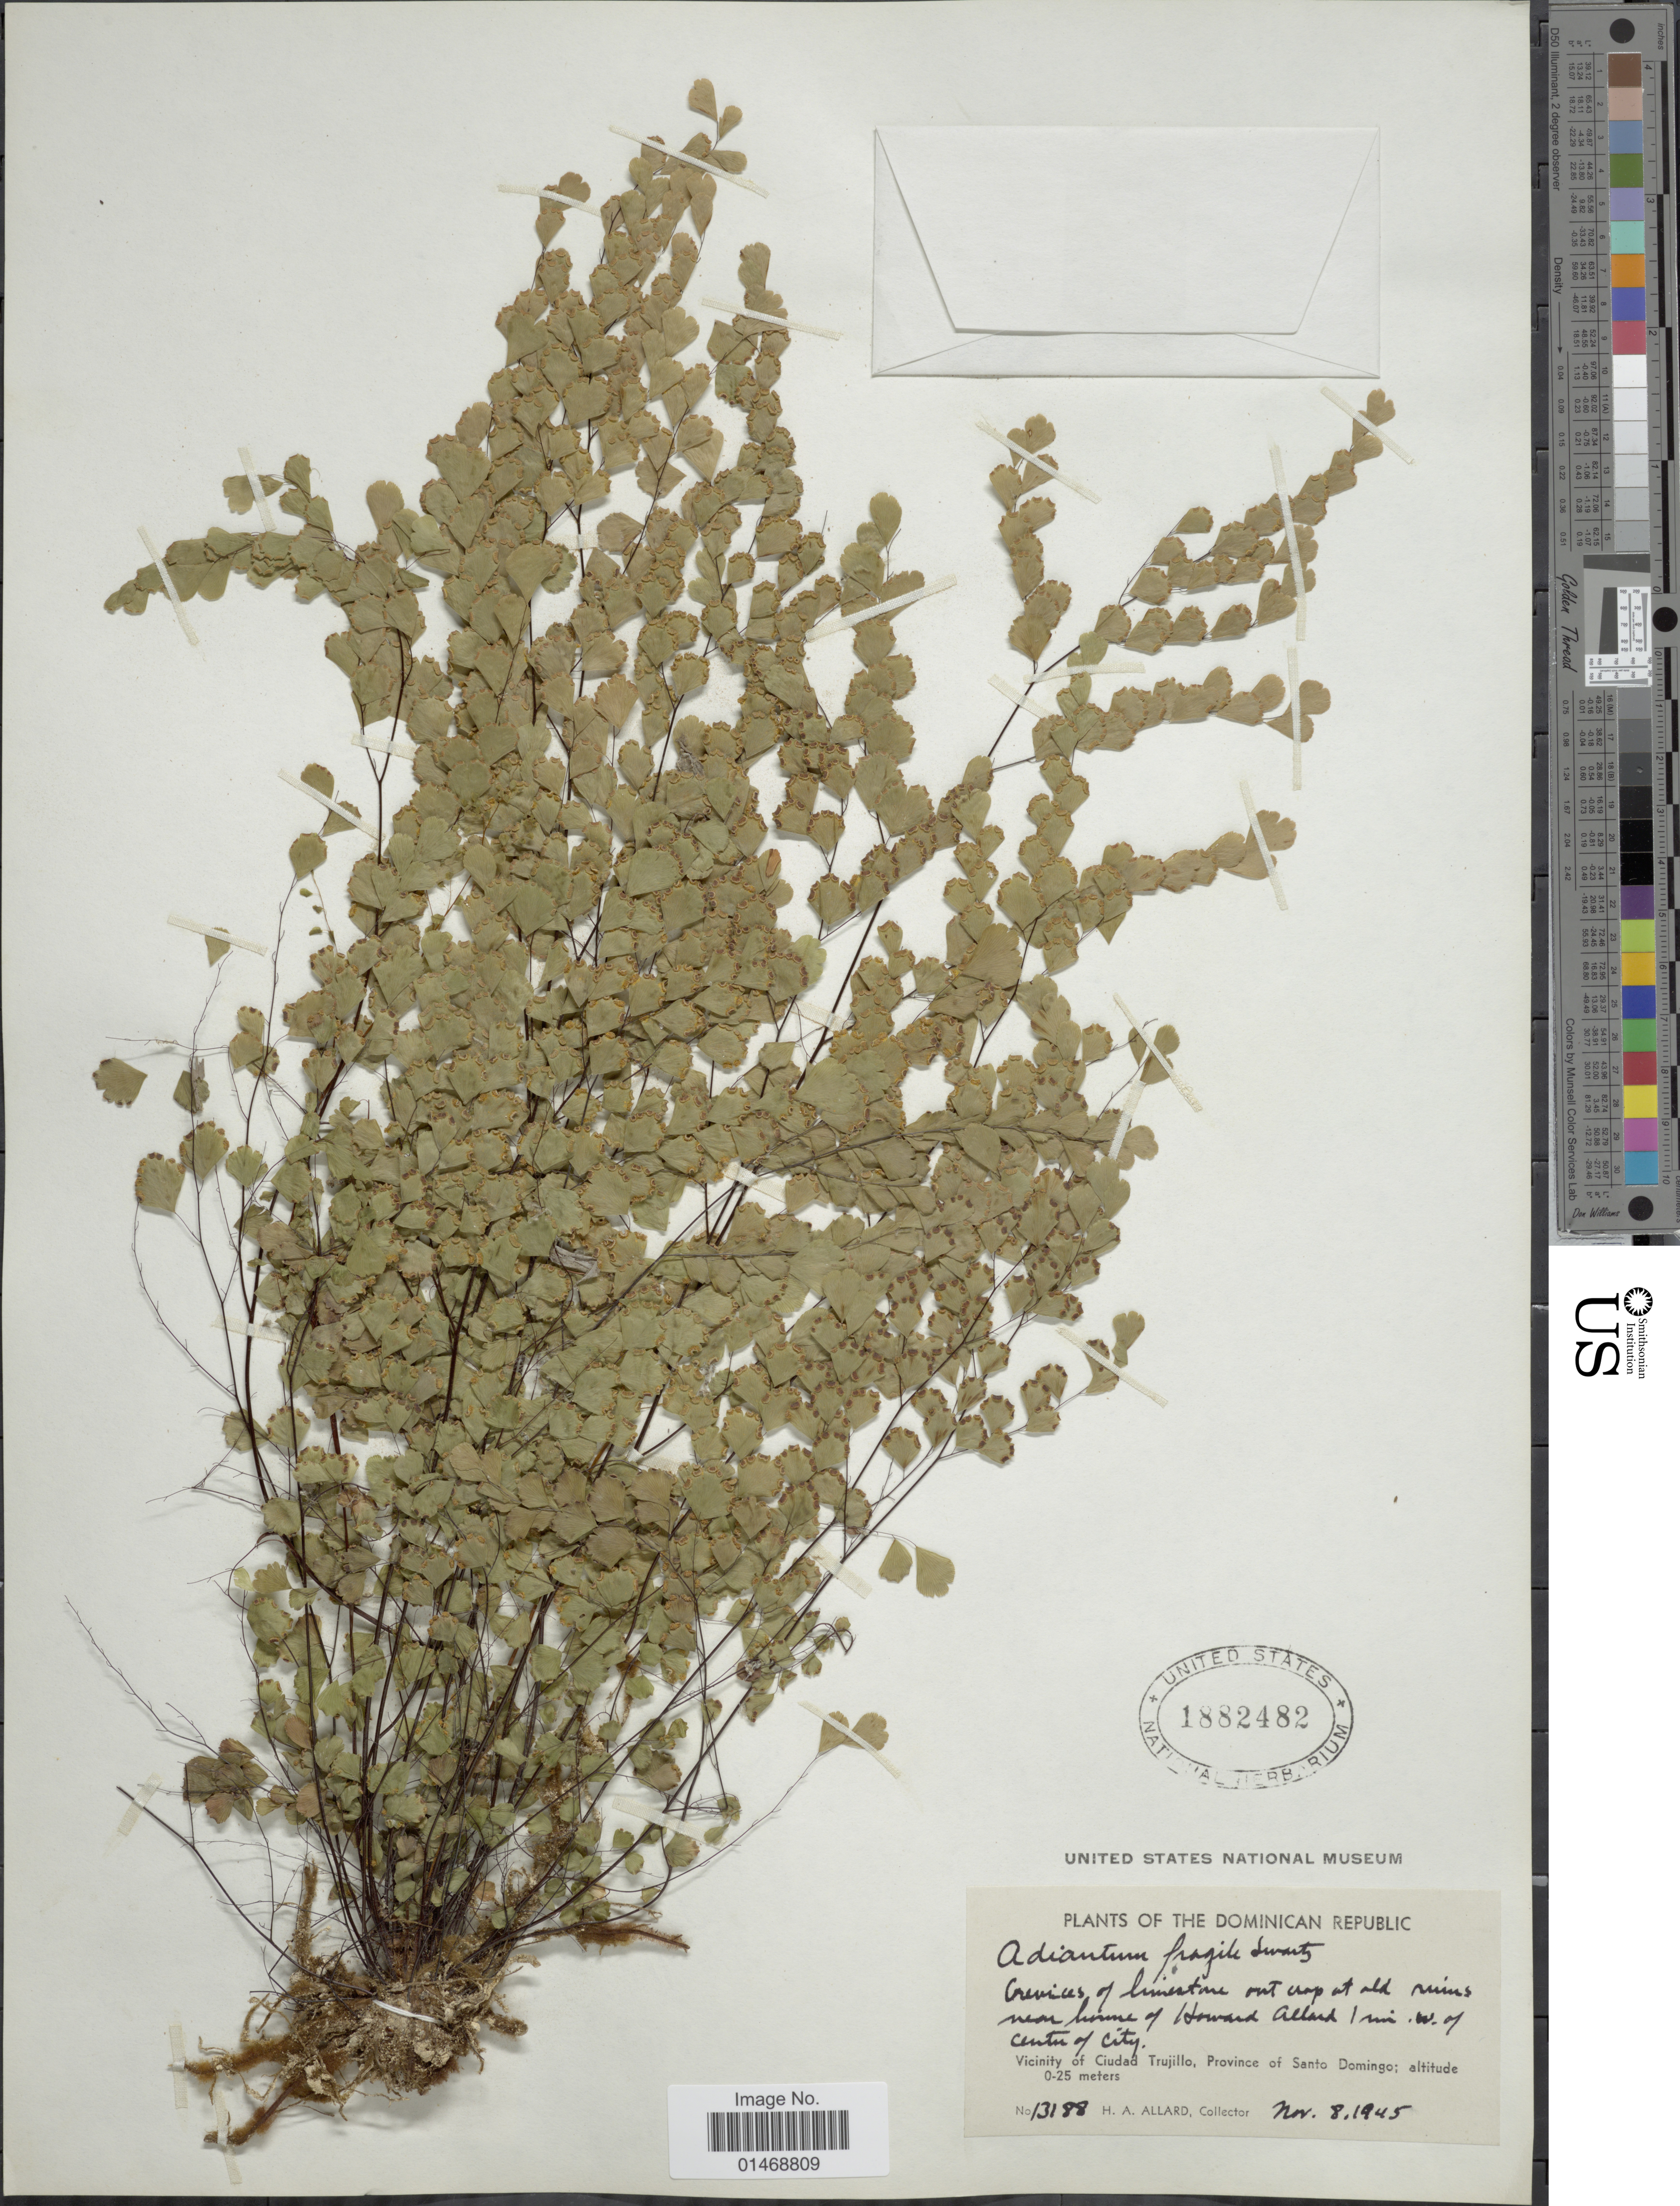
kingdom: Plantae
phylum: Tracheophyta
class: Polypodiopsida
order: Polypodiales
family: Pteridaceae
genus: Adiantum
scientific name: Adiantum fragile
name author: Sw.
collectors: H. A. Allard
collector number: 13188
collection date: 1945-11-08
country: Dominican Republic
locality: Vicinity of Ciudad Trujillo, Province of Santo Domingo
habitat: crevices of limestone outcrops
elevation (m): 0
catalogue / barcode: US 1882482